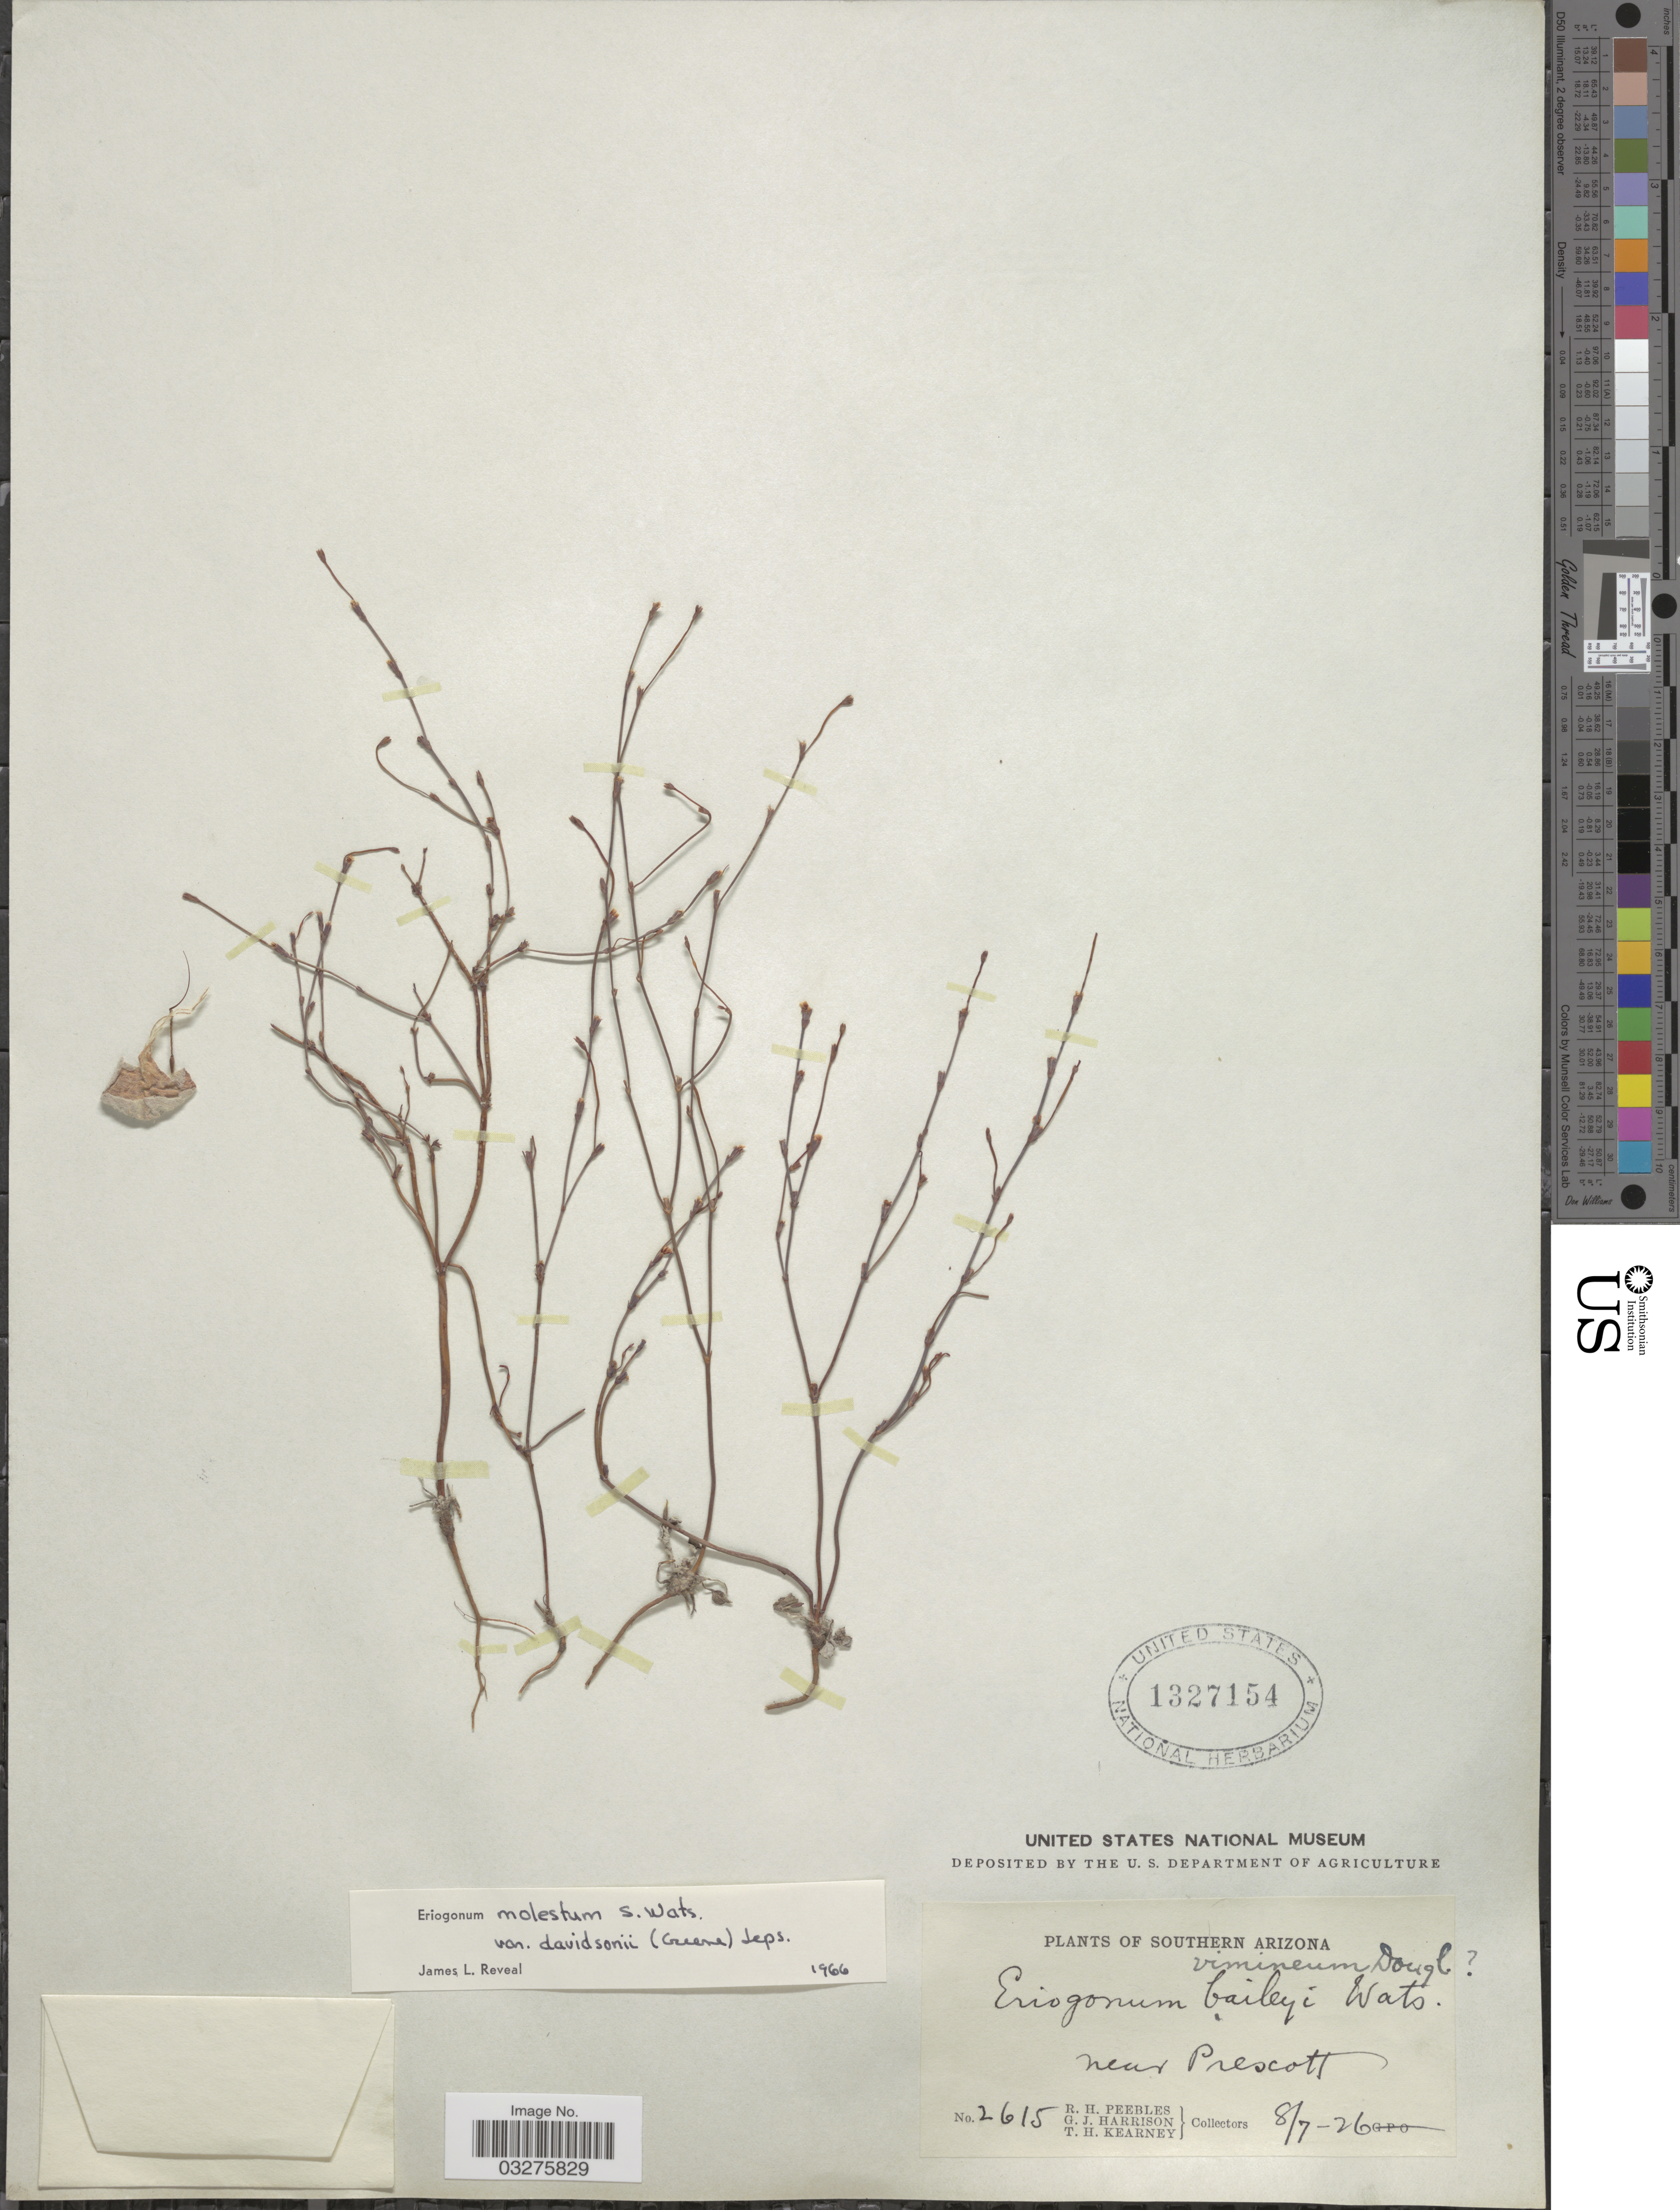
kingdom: Plantae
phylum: Tracheophyta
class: Magnoliopsida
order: Caryophyllales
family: Polygonaceae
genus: Eriogonum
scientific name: Eriogonum davidsonii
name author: Greene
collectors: R. H. Peebles, G. J. Harrison & T. H. Kearney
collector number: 2615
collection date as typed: Transcribed d/m/y: 7/8/26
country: United States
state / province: Arizona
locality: Southern Arizona. Near Prescott.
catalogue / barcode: US 1327154